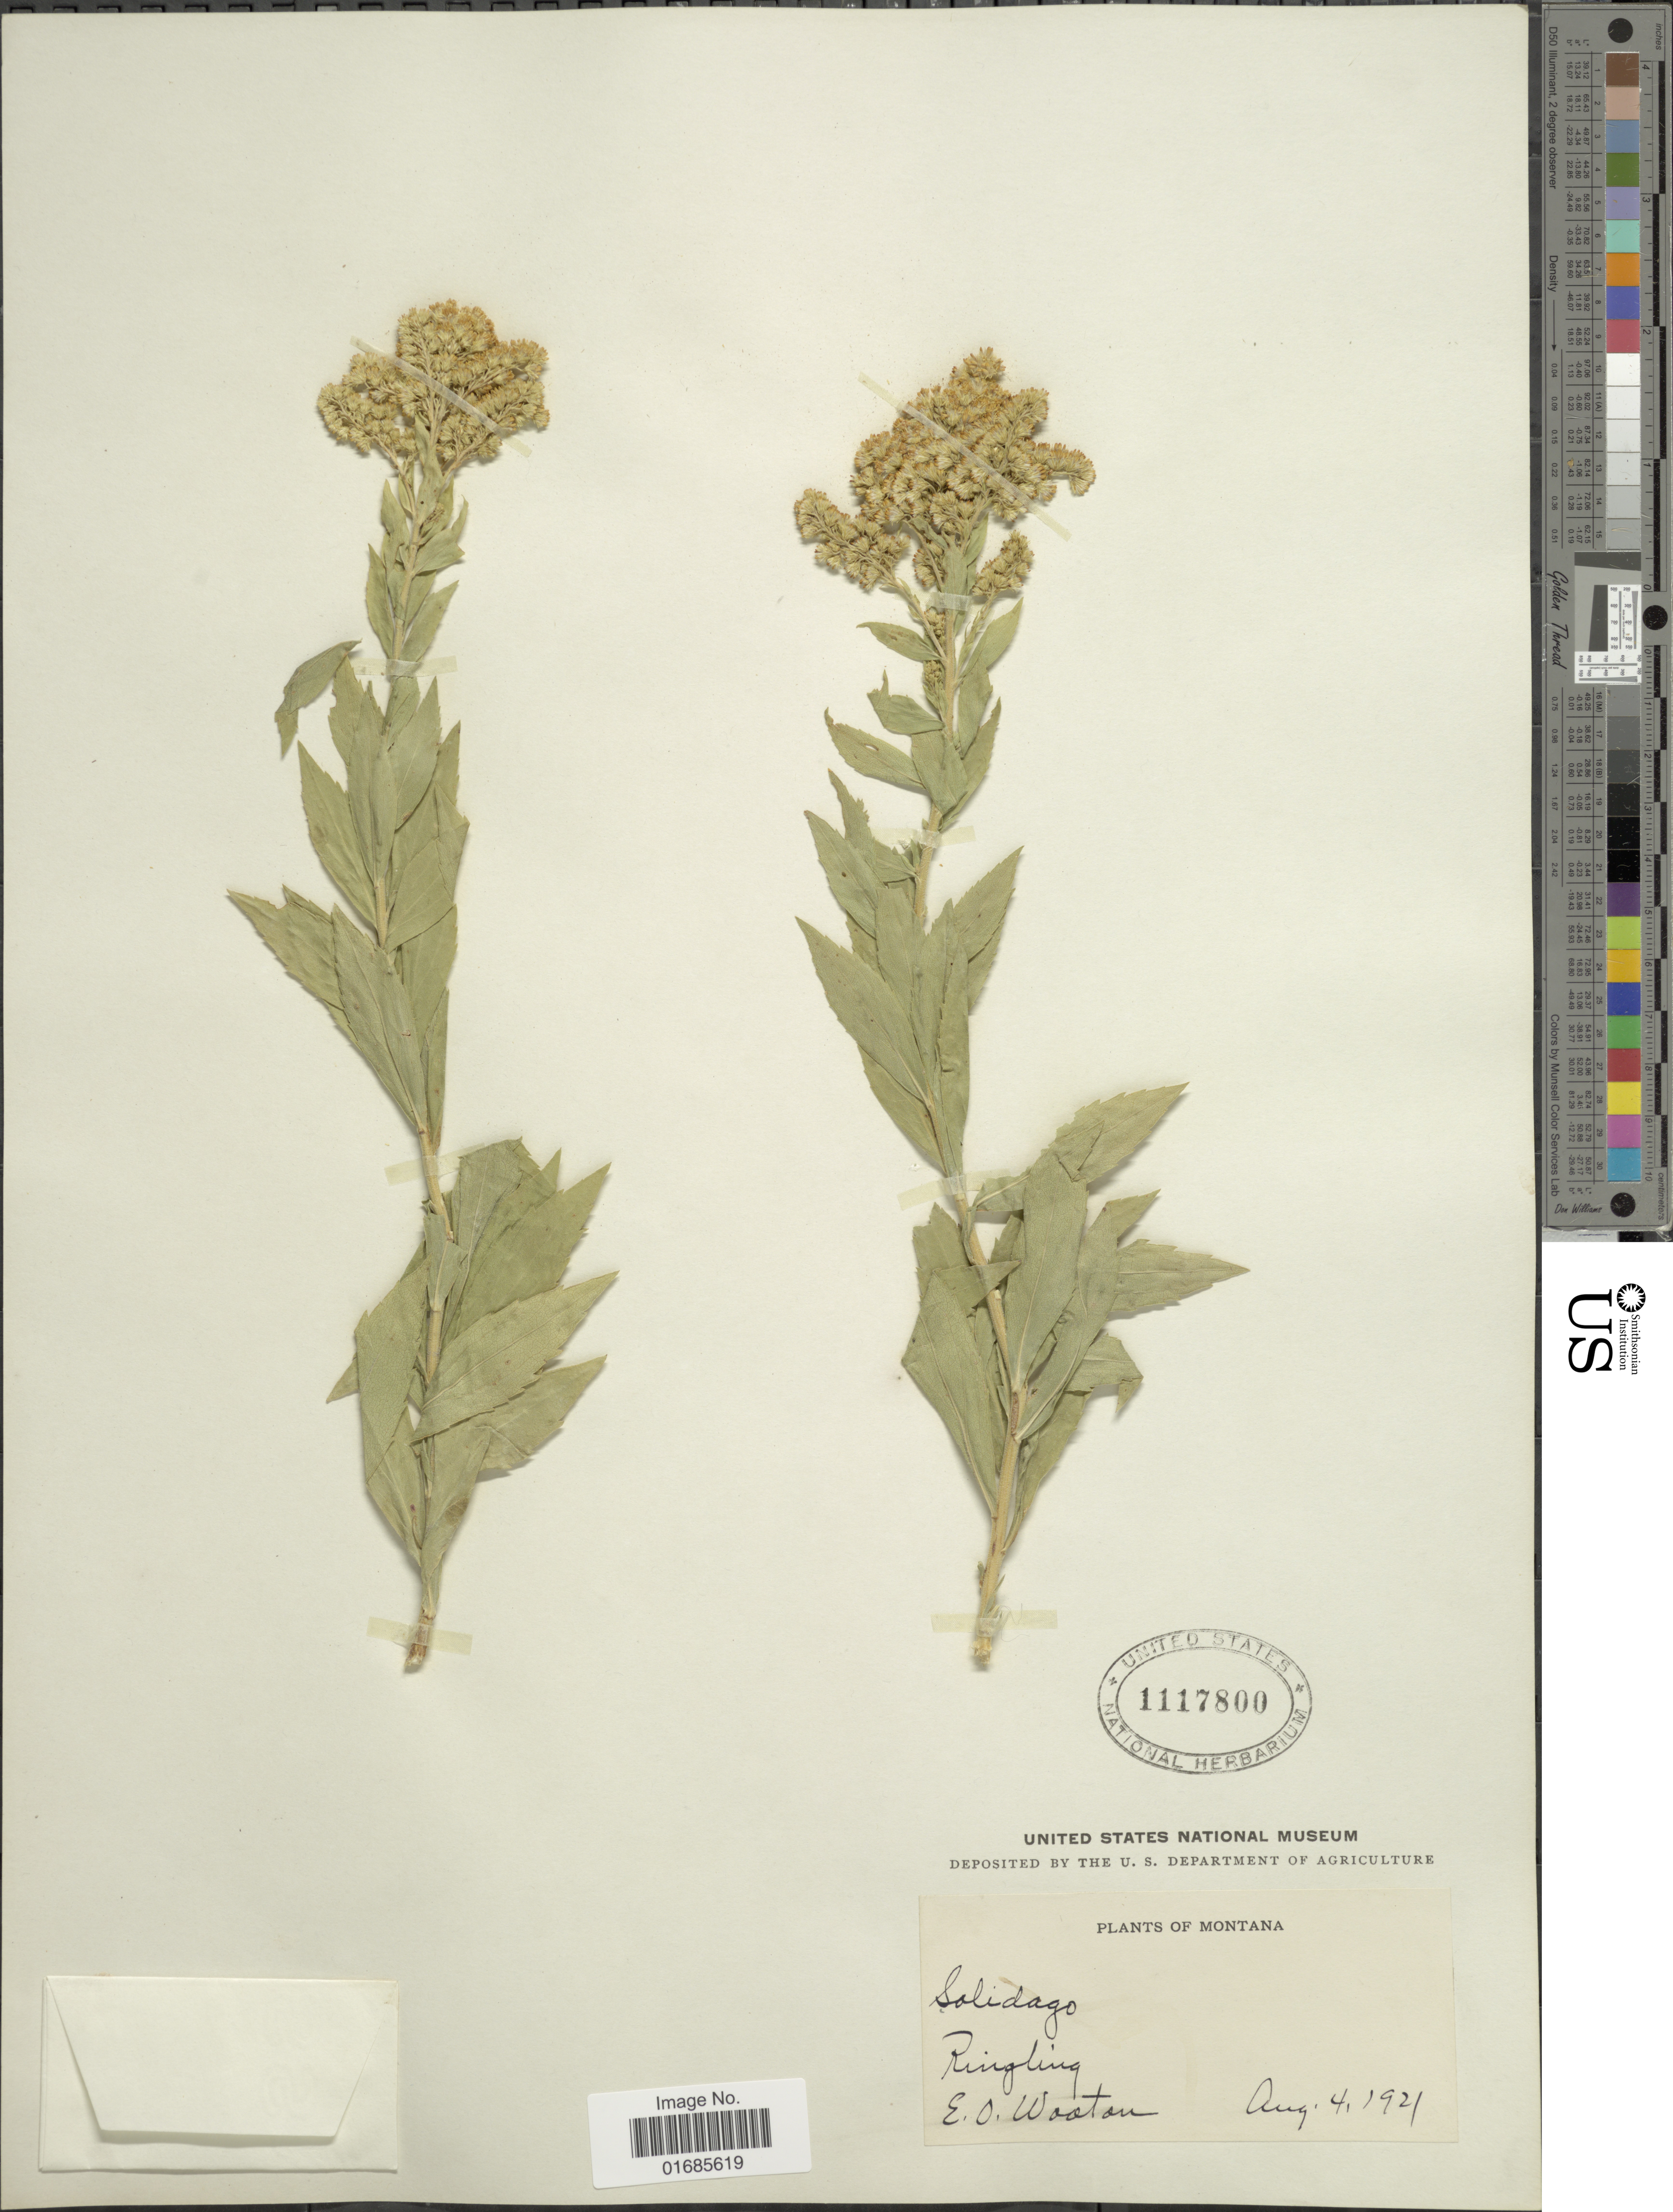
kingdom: Plantae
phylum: Tracheophyta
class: Magnoliopsida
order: Asterales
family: Asteraceae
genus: Solidago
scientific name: Solidago canadensis var. salebrosa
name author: (Piper) M.E. Jones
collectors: E. O. Wooton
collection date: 1921-08-04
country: United States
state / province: Montana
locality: Ringling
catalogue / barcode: US 1117800